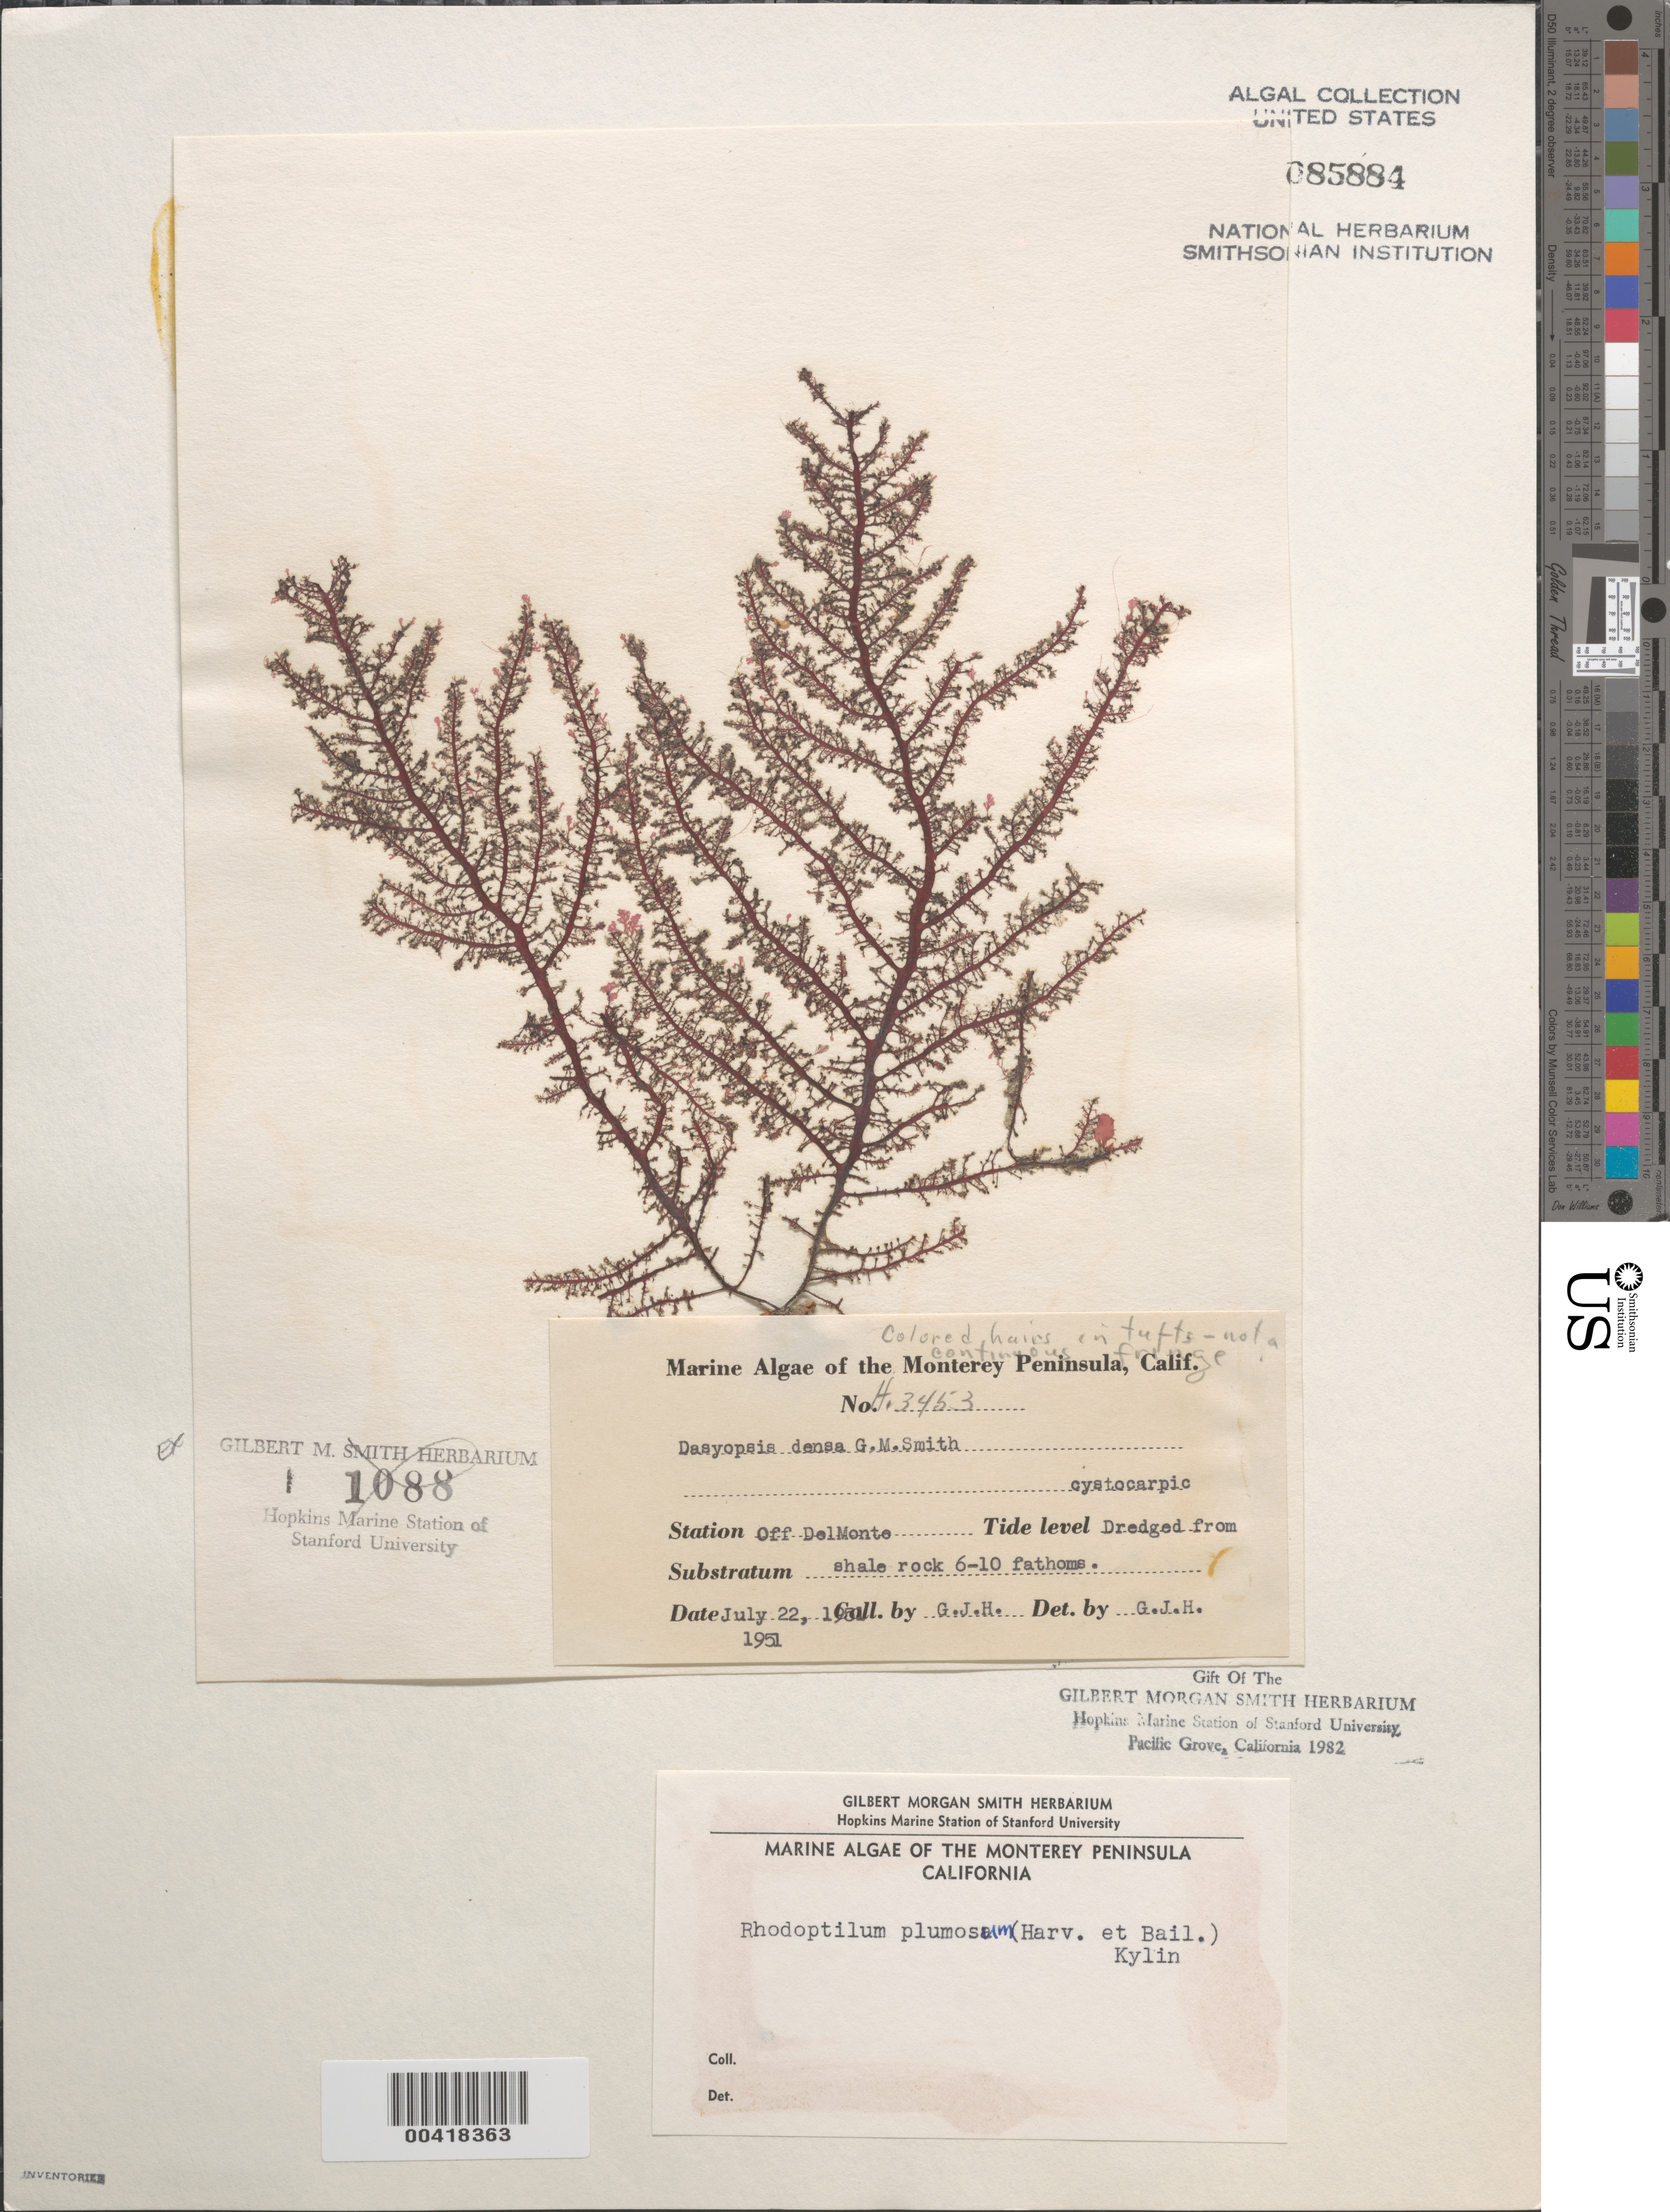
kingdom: Plantae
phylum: Rhodophyta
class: Florideophyceae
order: Ceramiales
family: Dasyaceae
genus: Rhodoptilum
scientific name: Rhodoptilum plumosum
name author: (Harv. & Bail.) Kylin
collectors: G. Hollenberg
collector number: GJH 3453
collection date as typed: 22 Jul 1951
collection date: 1951-07-22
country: United States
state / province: California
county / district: Monterey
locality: Off Del Monte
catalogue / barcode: US 85884